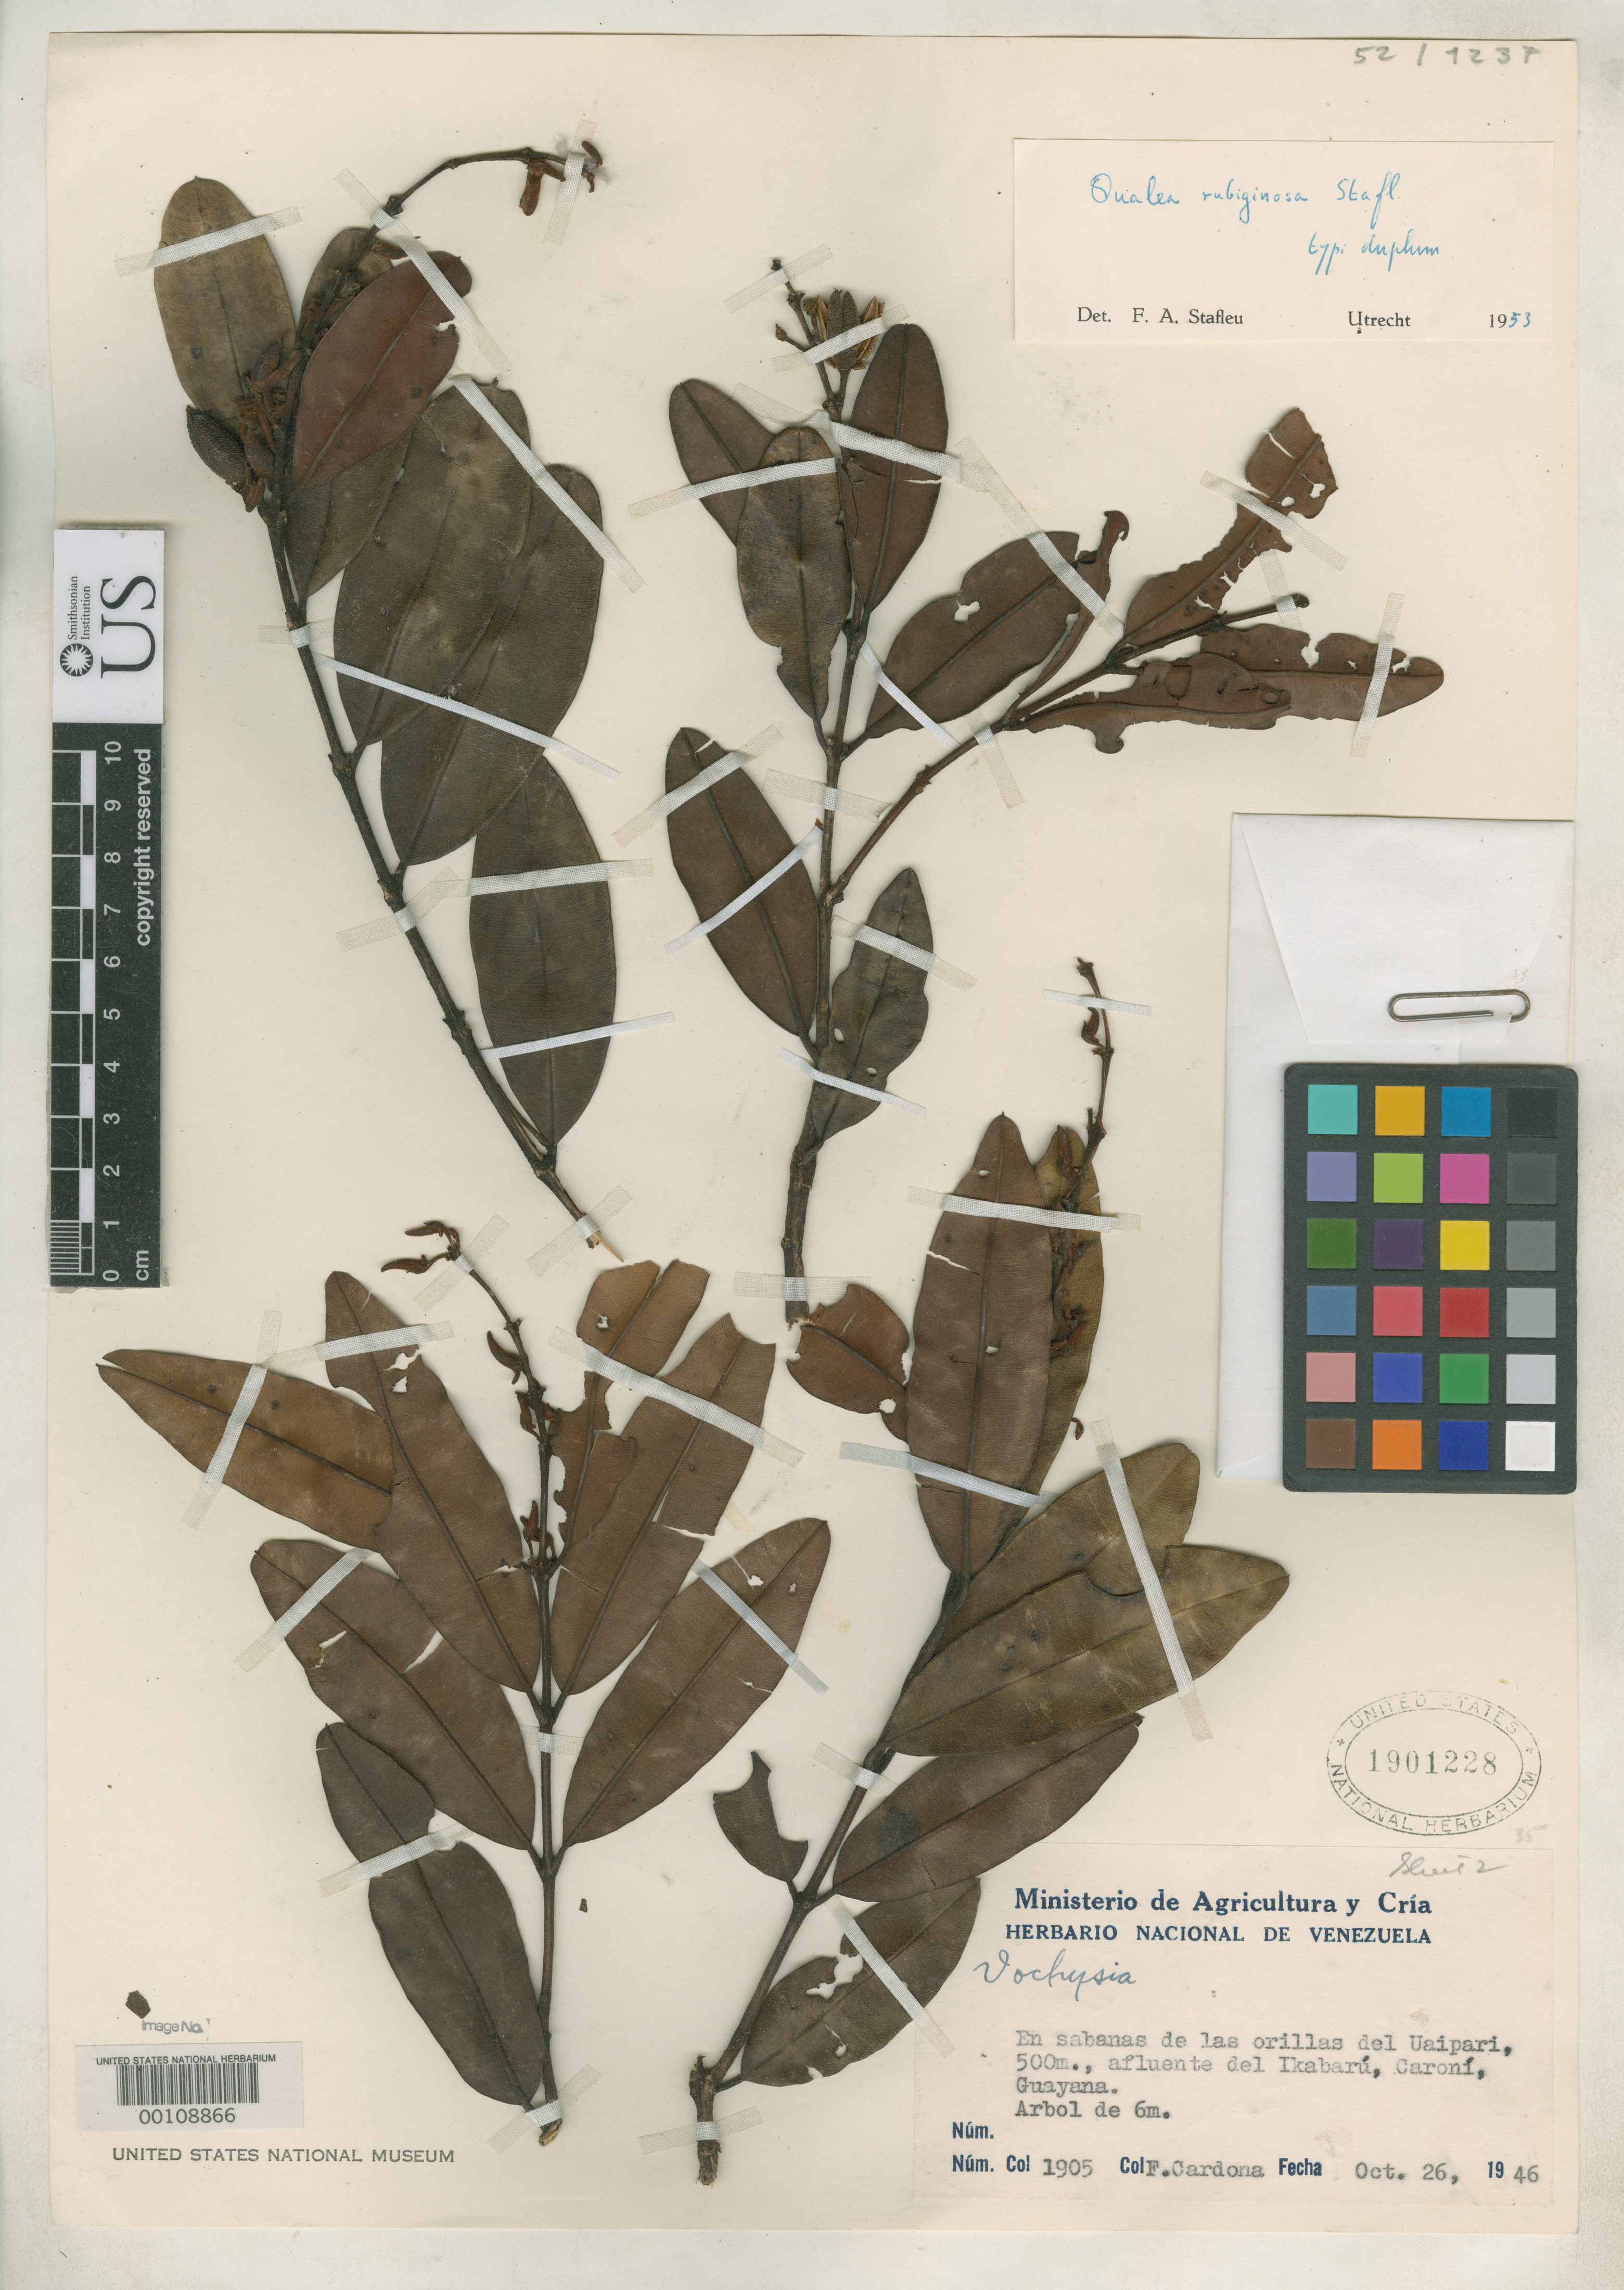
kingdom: Plantae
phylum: Tracheophyta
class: Magnoliopsida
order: Myrtales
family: Vochysiaceae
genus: Qualea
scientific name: Qualea rubiginosa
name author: Stafleu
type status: Holotype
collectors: F. Cardona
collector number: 1905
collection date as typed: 26 Oct 1946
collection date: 1946-10-26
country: Guyana / Venezuela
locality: Uaipari River.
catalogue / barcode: US 1901228